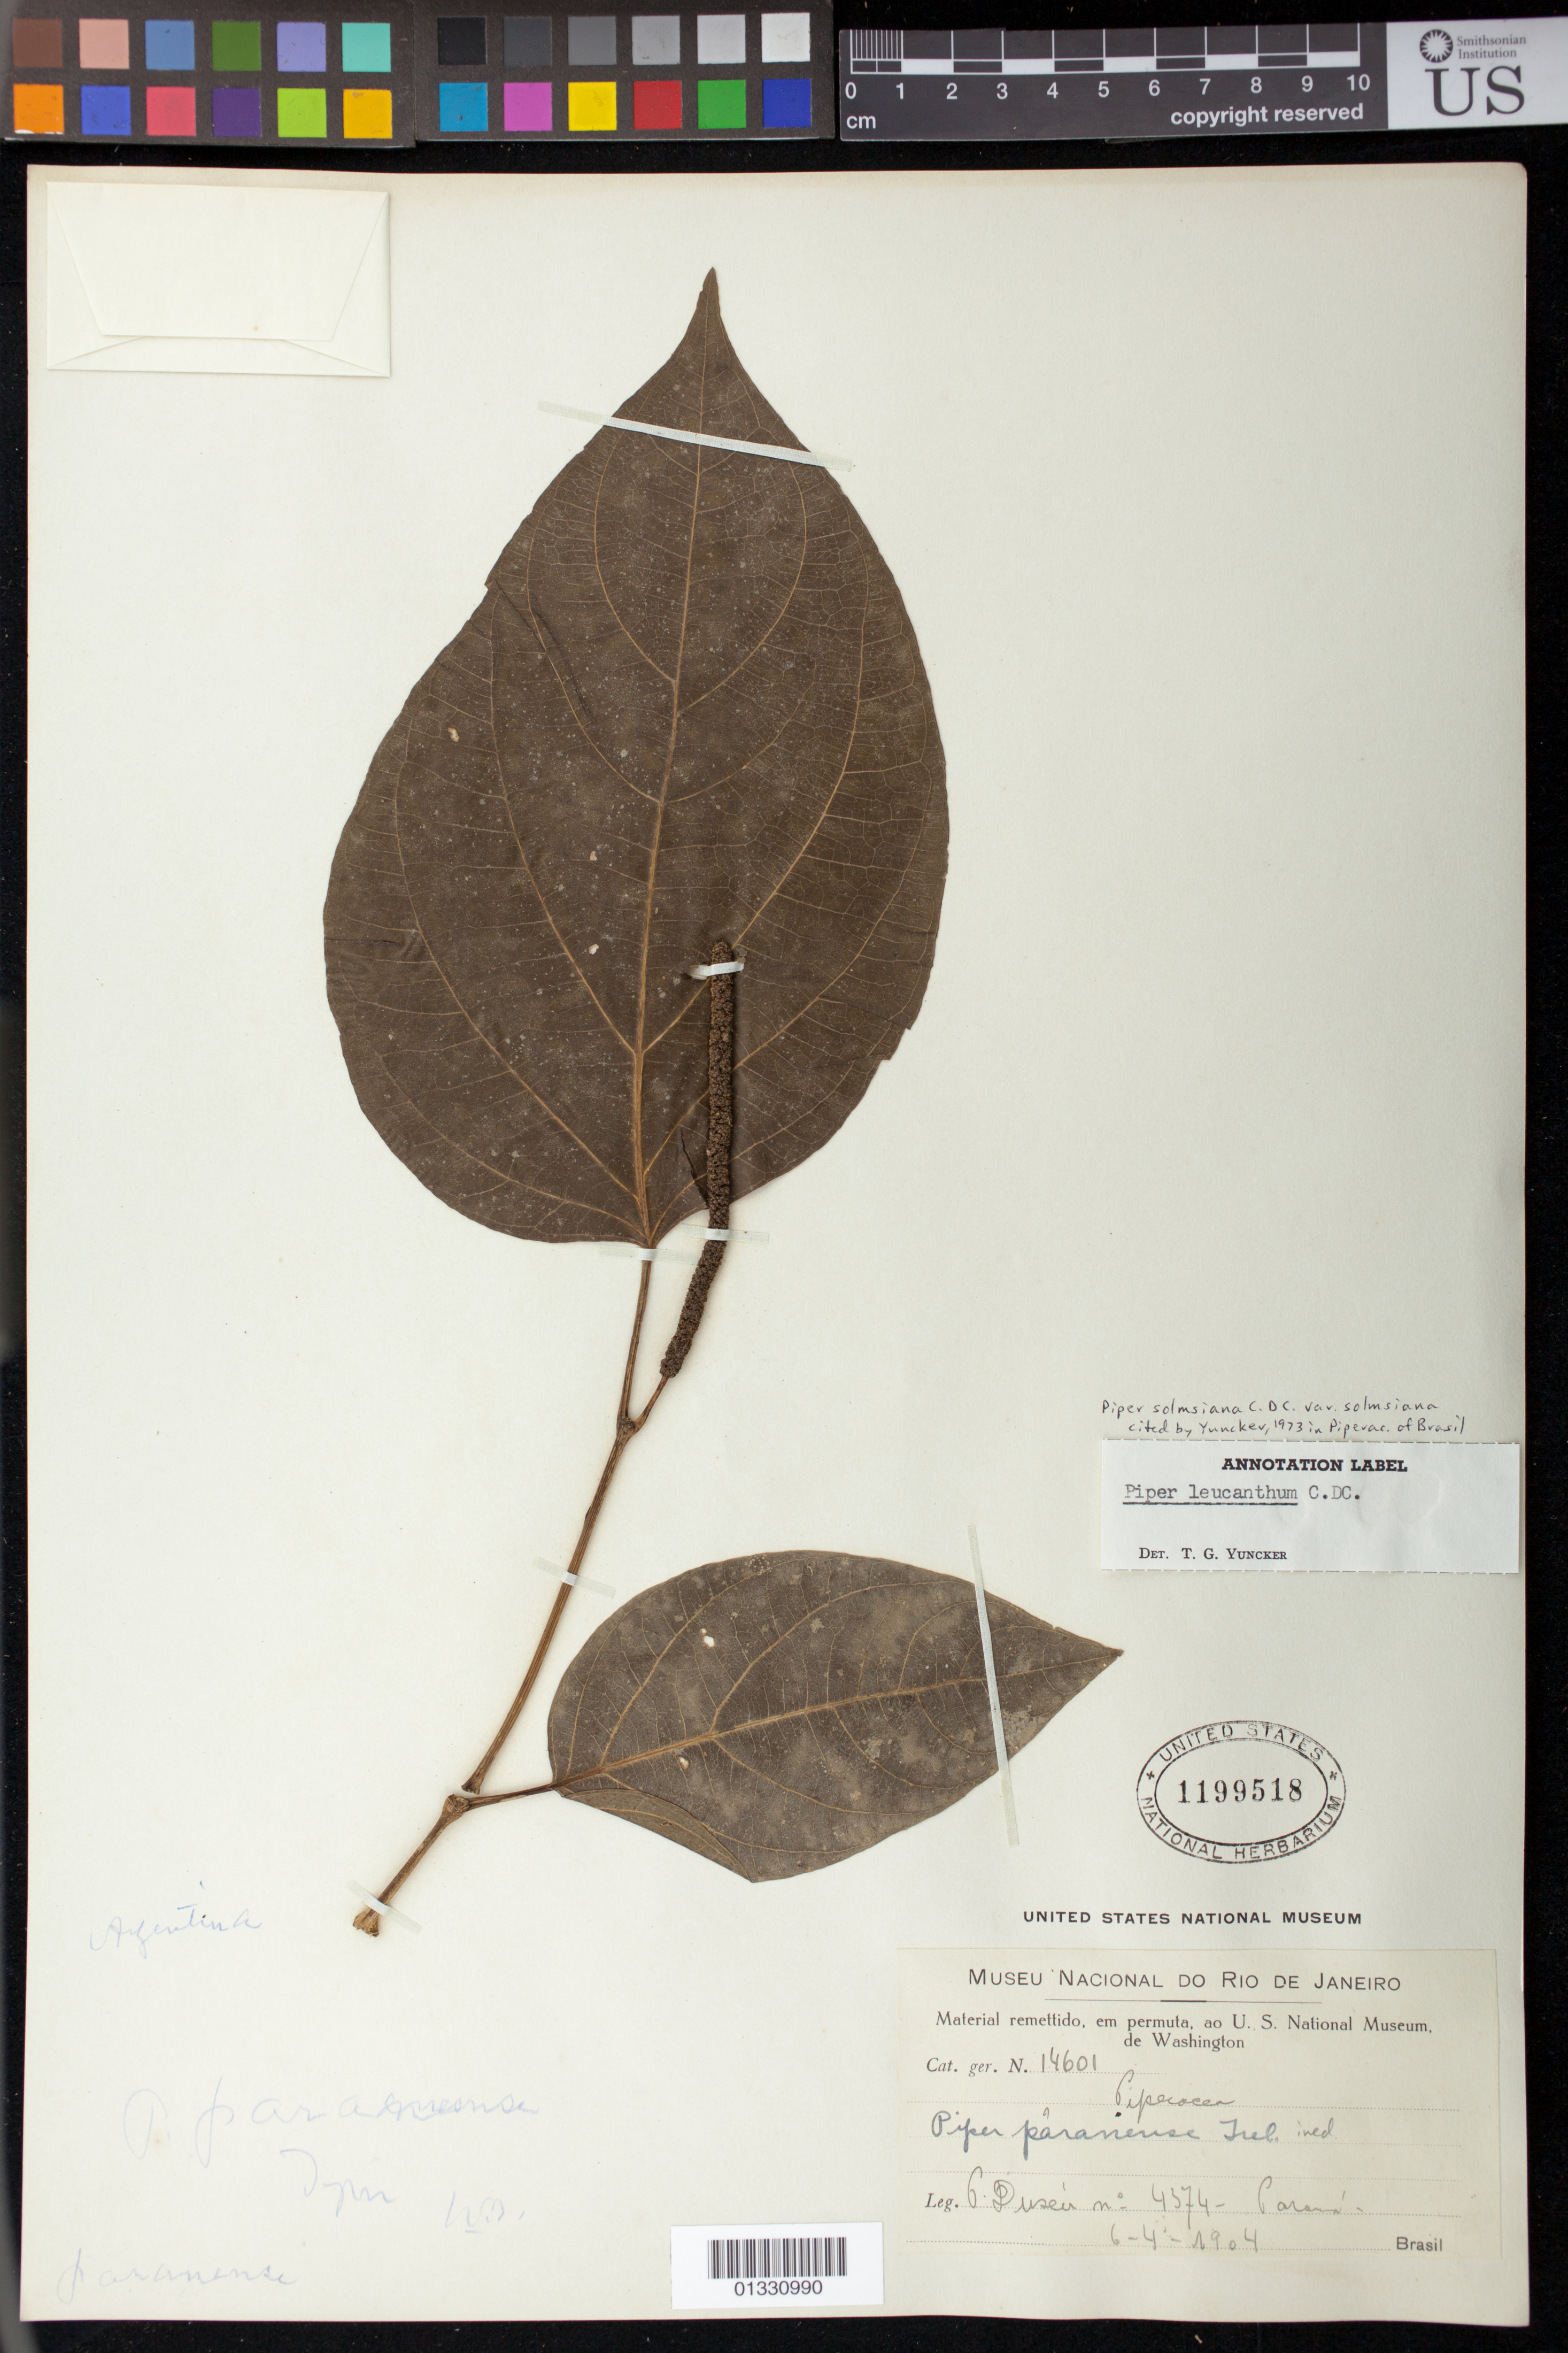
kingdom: Plantae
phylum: Tracheophyta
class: Magnoliopsida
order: Piperales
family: Piperaceae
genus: Piper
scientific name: Piper solmsianum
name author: C. DC.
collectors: P. Dusén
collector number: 4374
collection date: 1904-04-06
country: Brazil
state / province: Paraná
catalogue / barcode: US 1199518